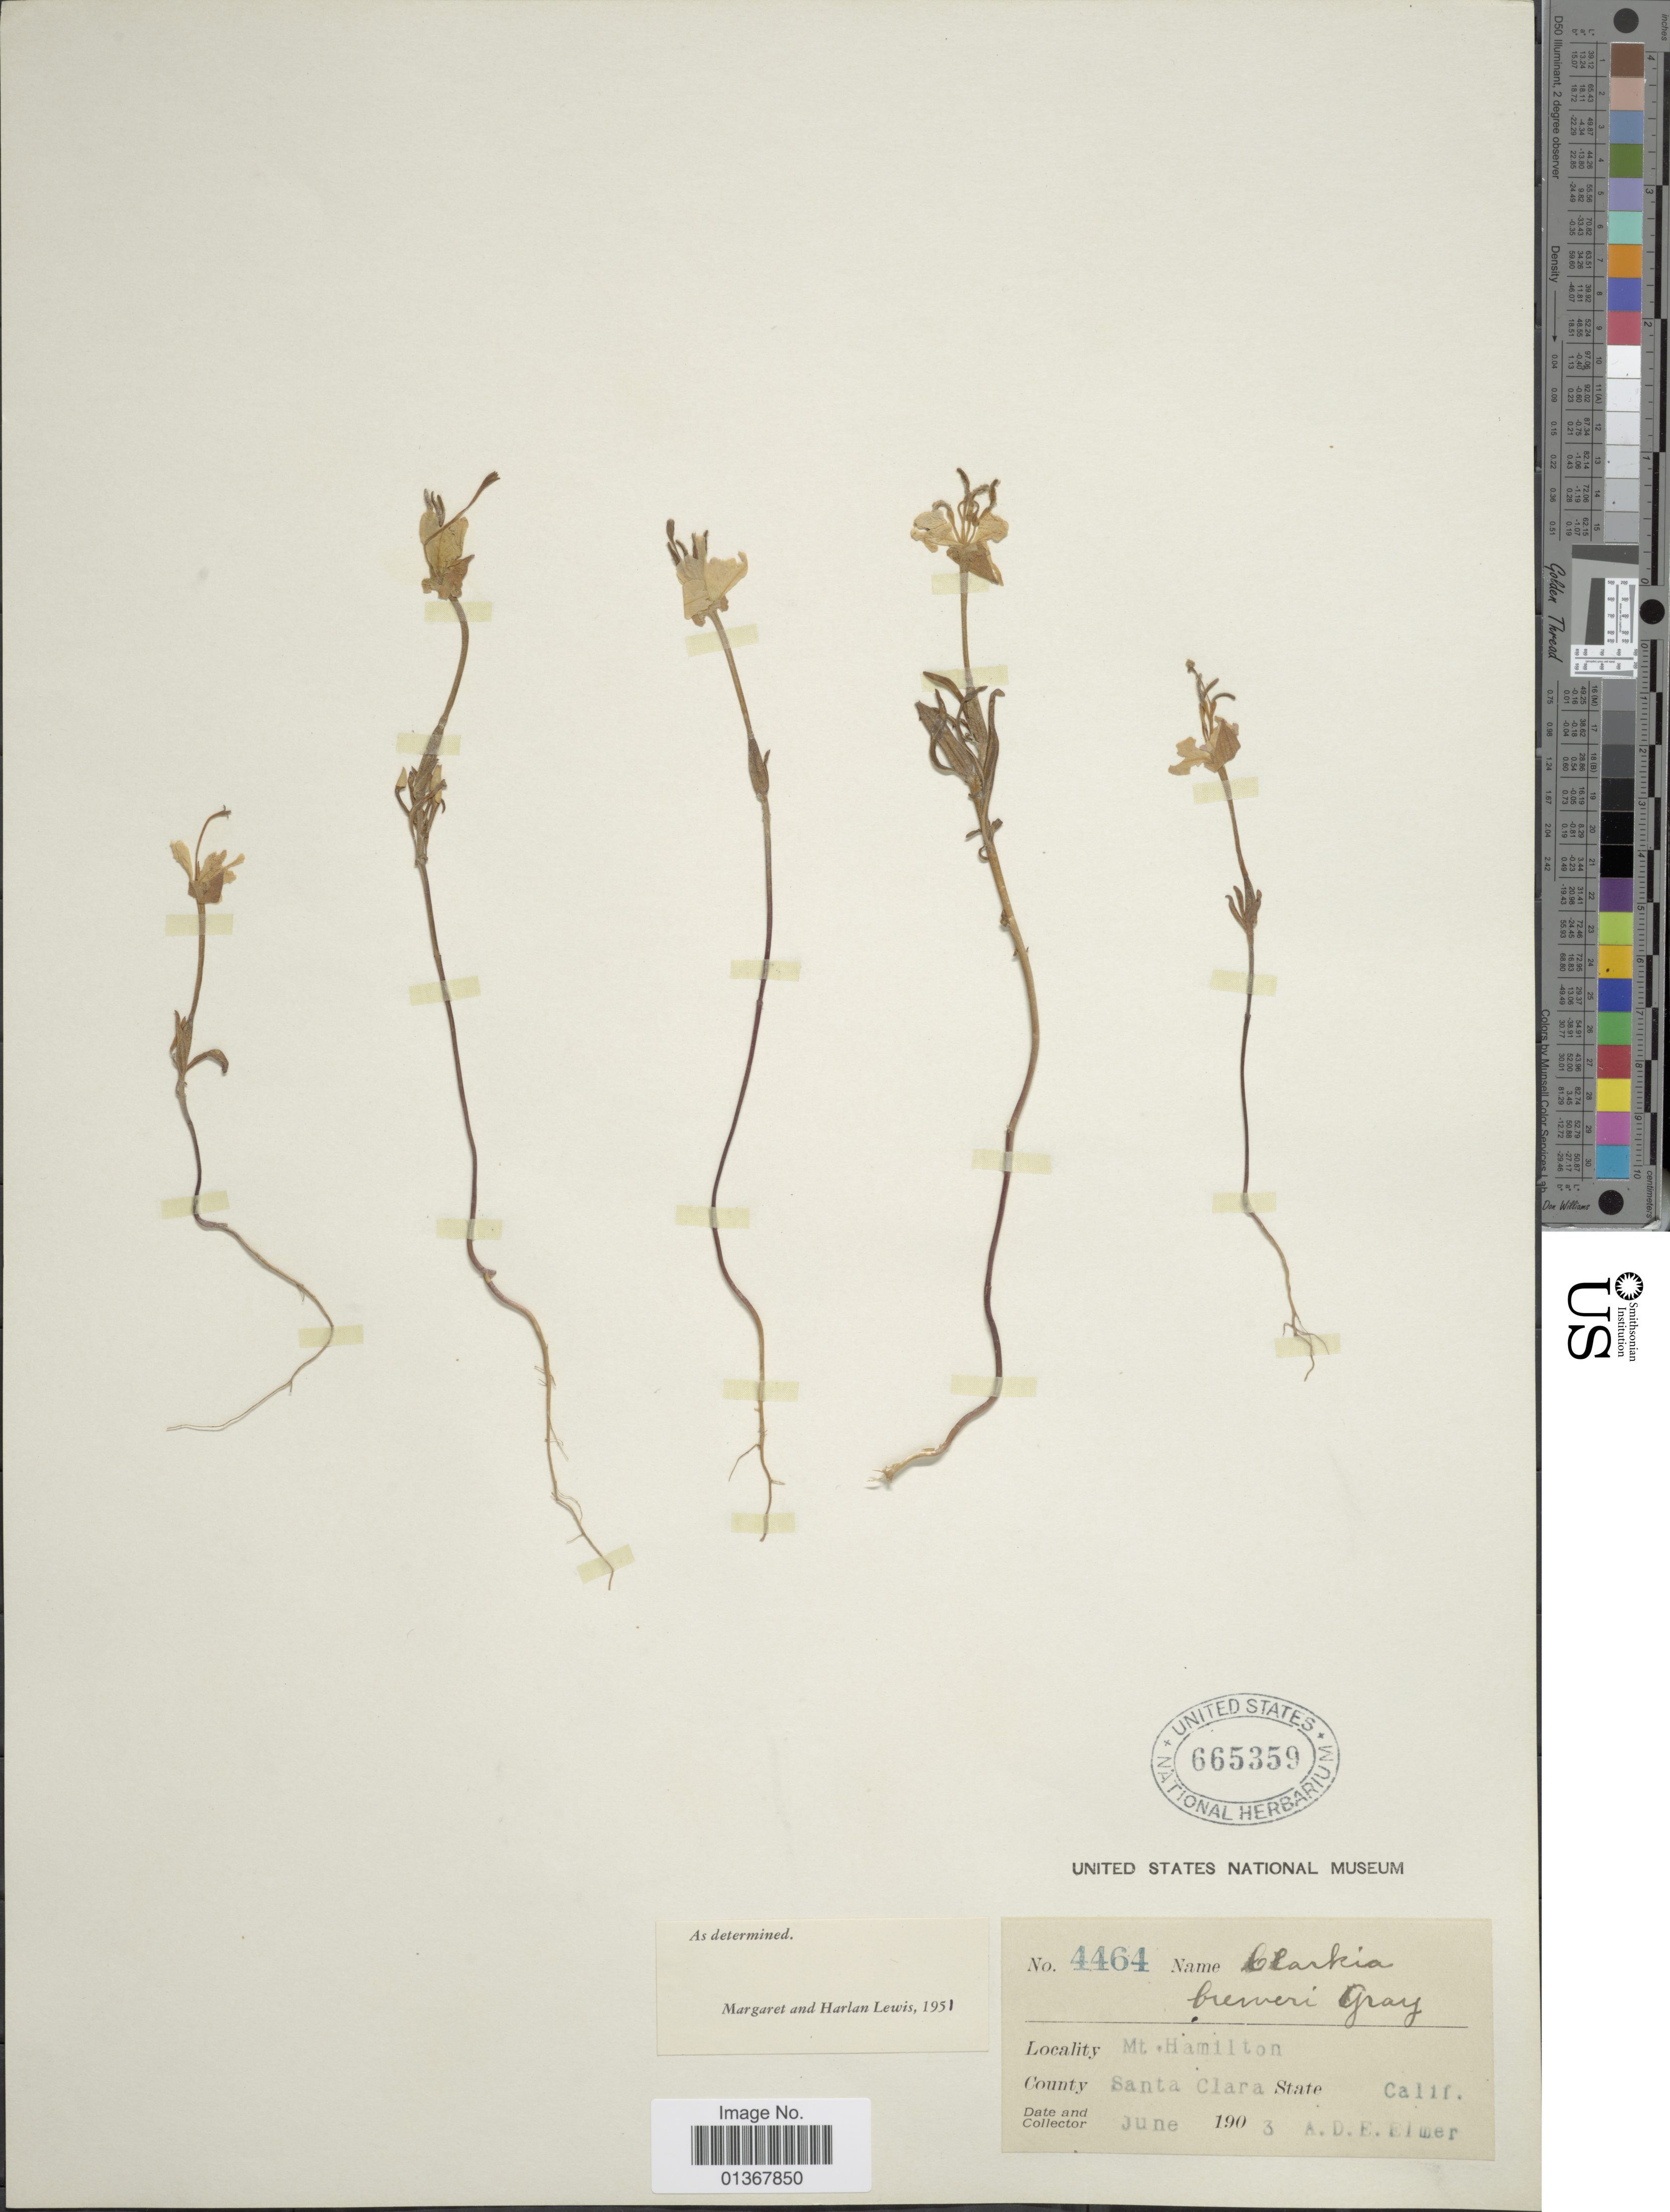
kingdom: Plantae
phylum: Tracheophyta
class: Magnoliopsida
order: Myrtales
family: Onagraceae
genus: Clarkia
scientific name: Clarkia breweri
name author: (A. Gray) Greene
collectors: A. D. E. Elmer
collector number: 4464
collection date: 1903-06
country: United States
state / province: California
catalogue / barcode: US 665359